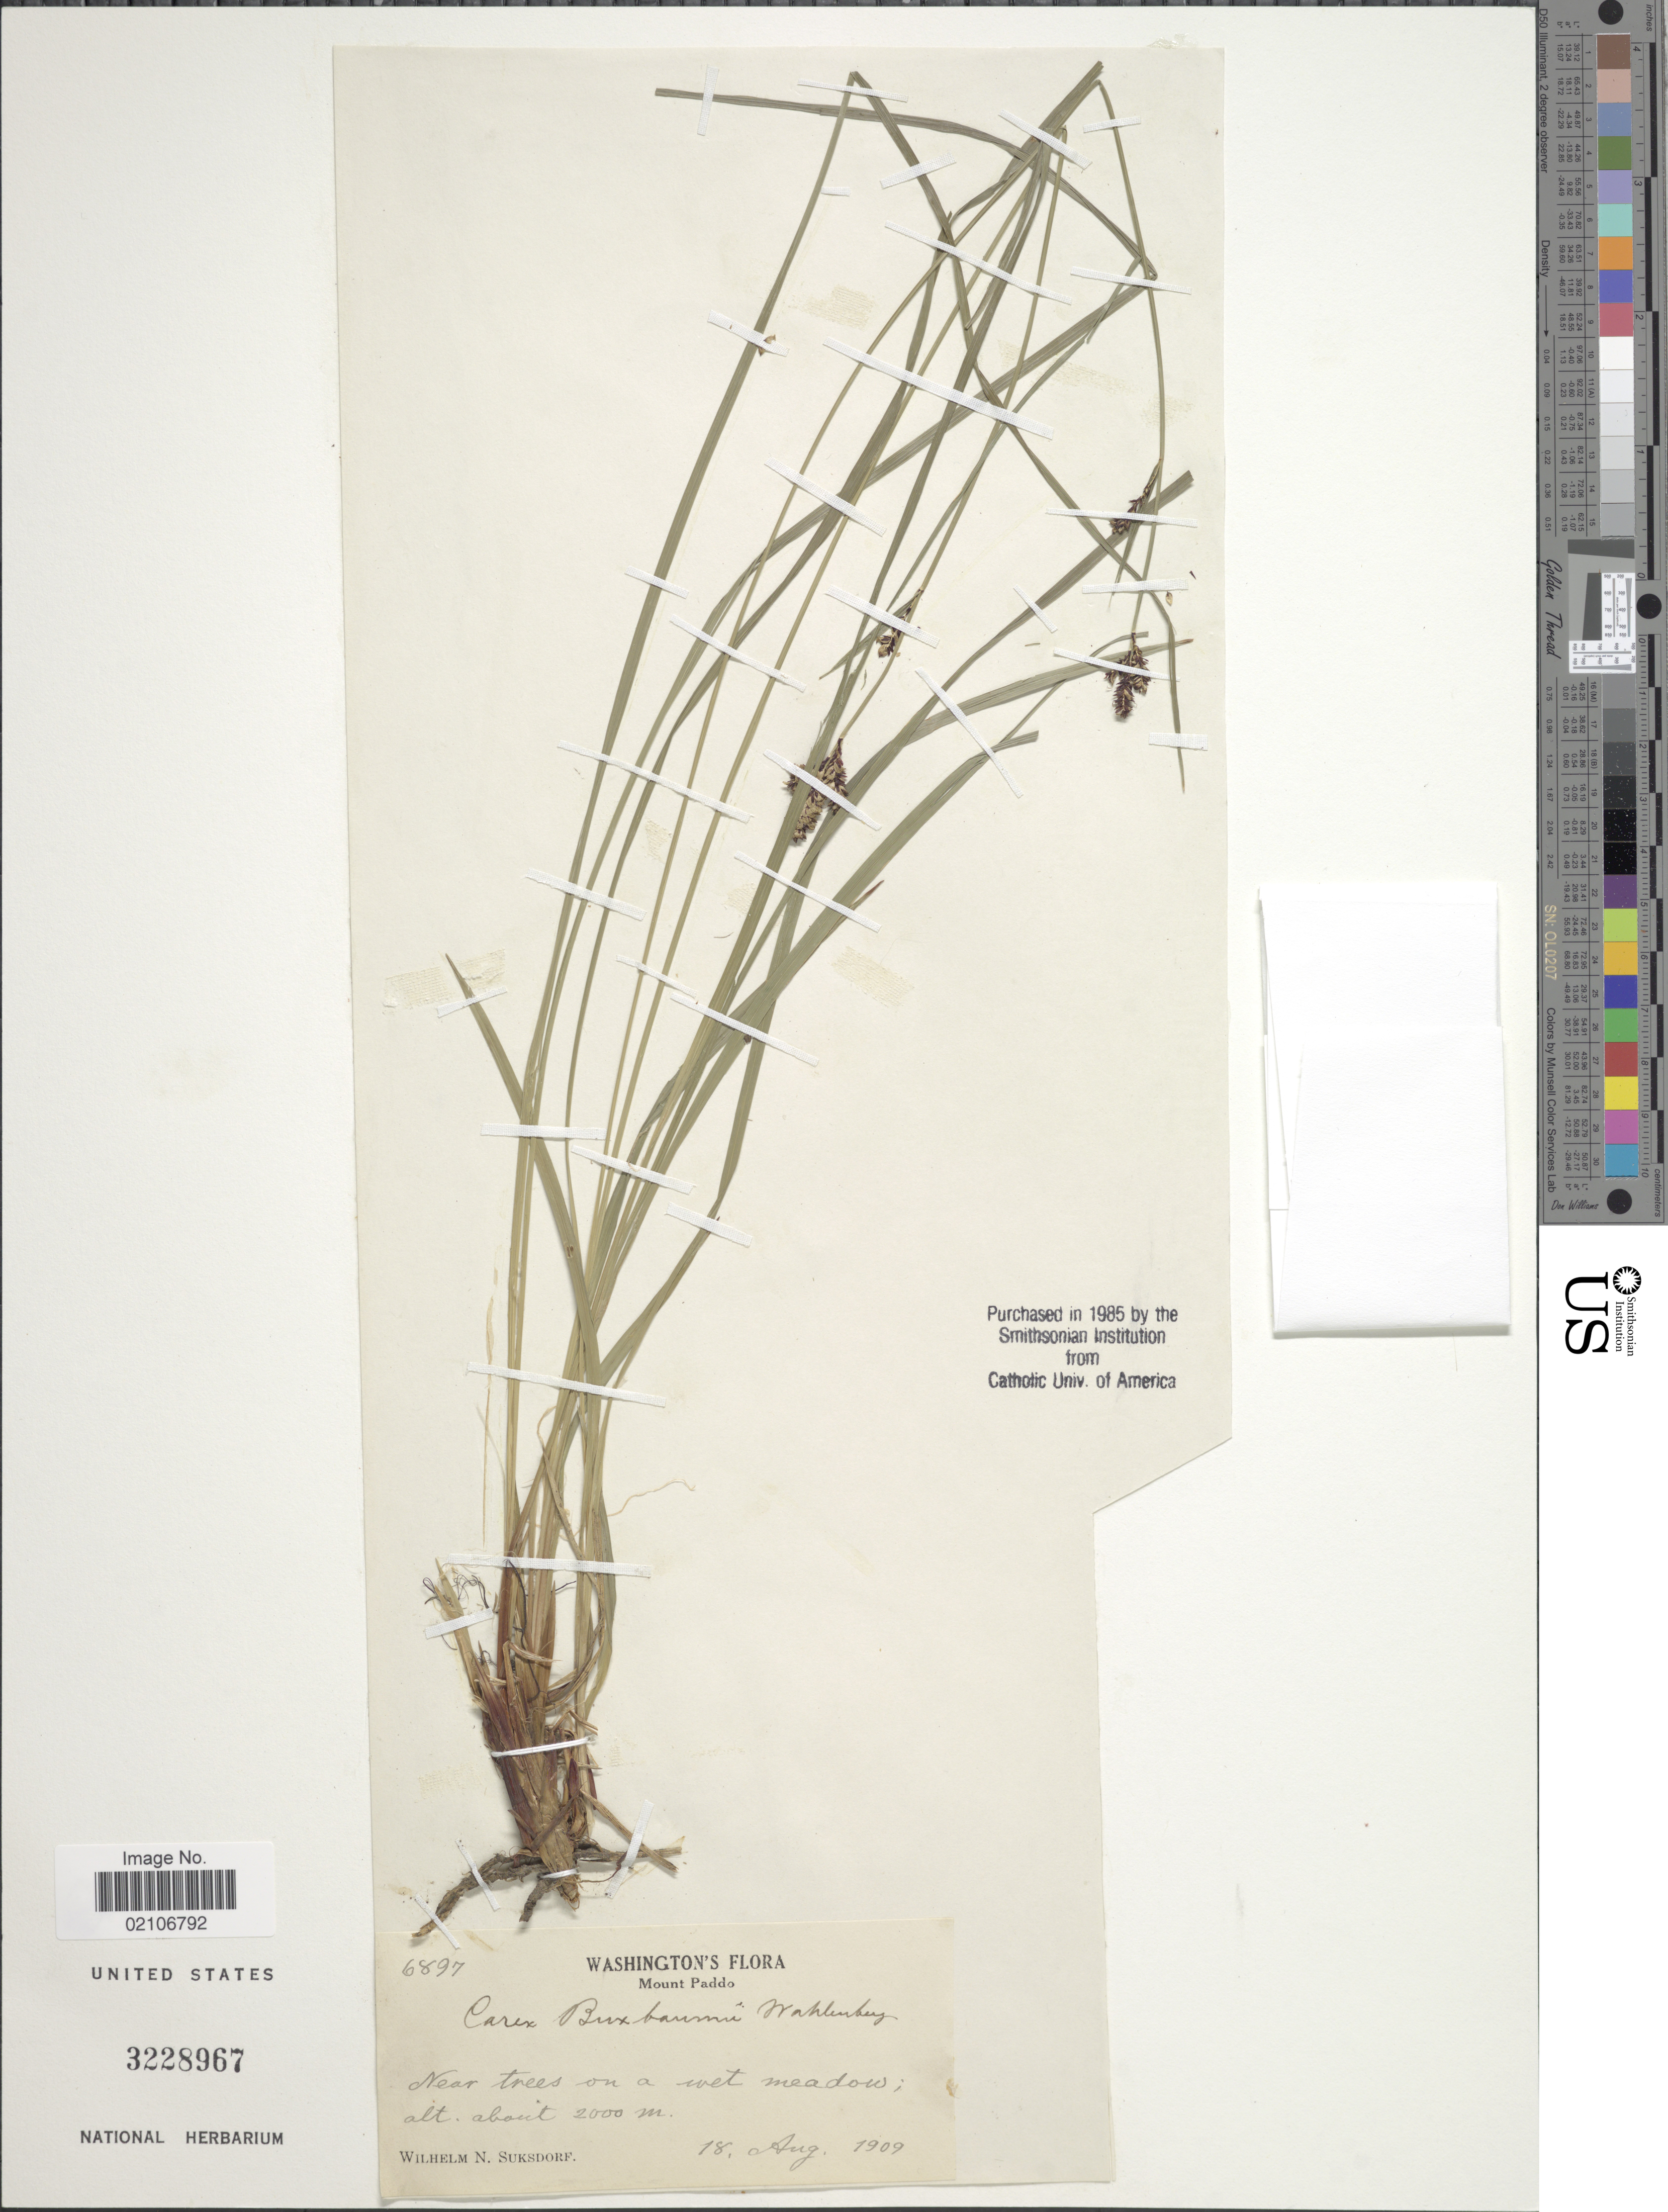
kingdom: Plantae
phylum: Tracheophyta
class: Liliopsida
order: Poales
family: Cyperaceae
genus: Carex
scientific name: Carex buxbaumii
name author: Wahlenb.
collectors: W. N. Suksdorf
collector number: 6897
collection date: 1909-08-18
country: United States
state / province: Washington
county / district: Skamania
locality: Washington's Mount Paddo. Near trees on a wet meadow.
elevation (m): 2000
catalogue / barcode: US 3228967